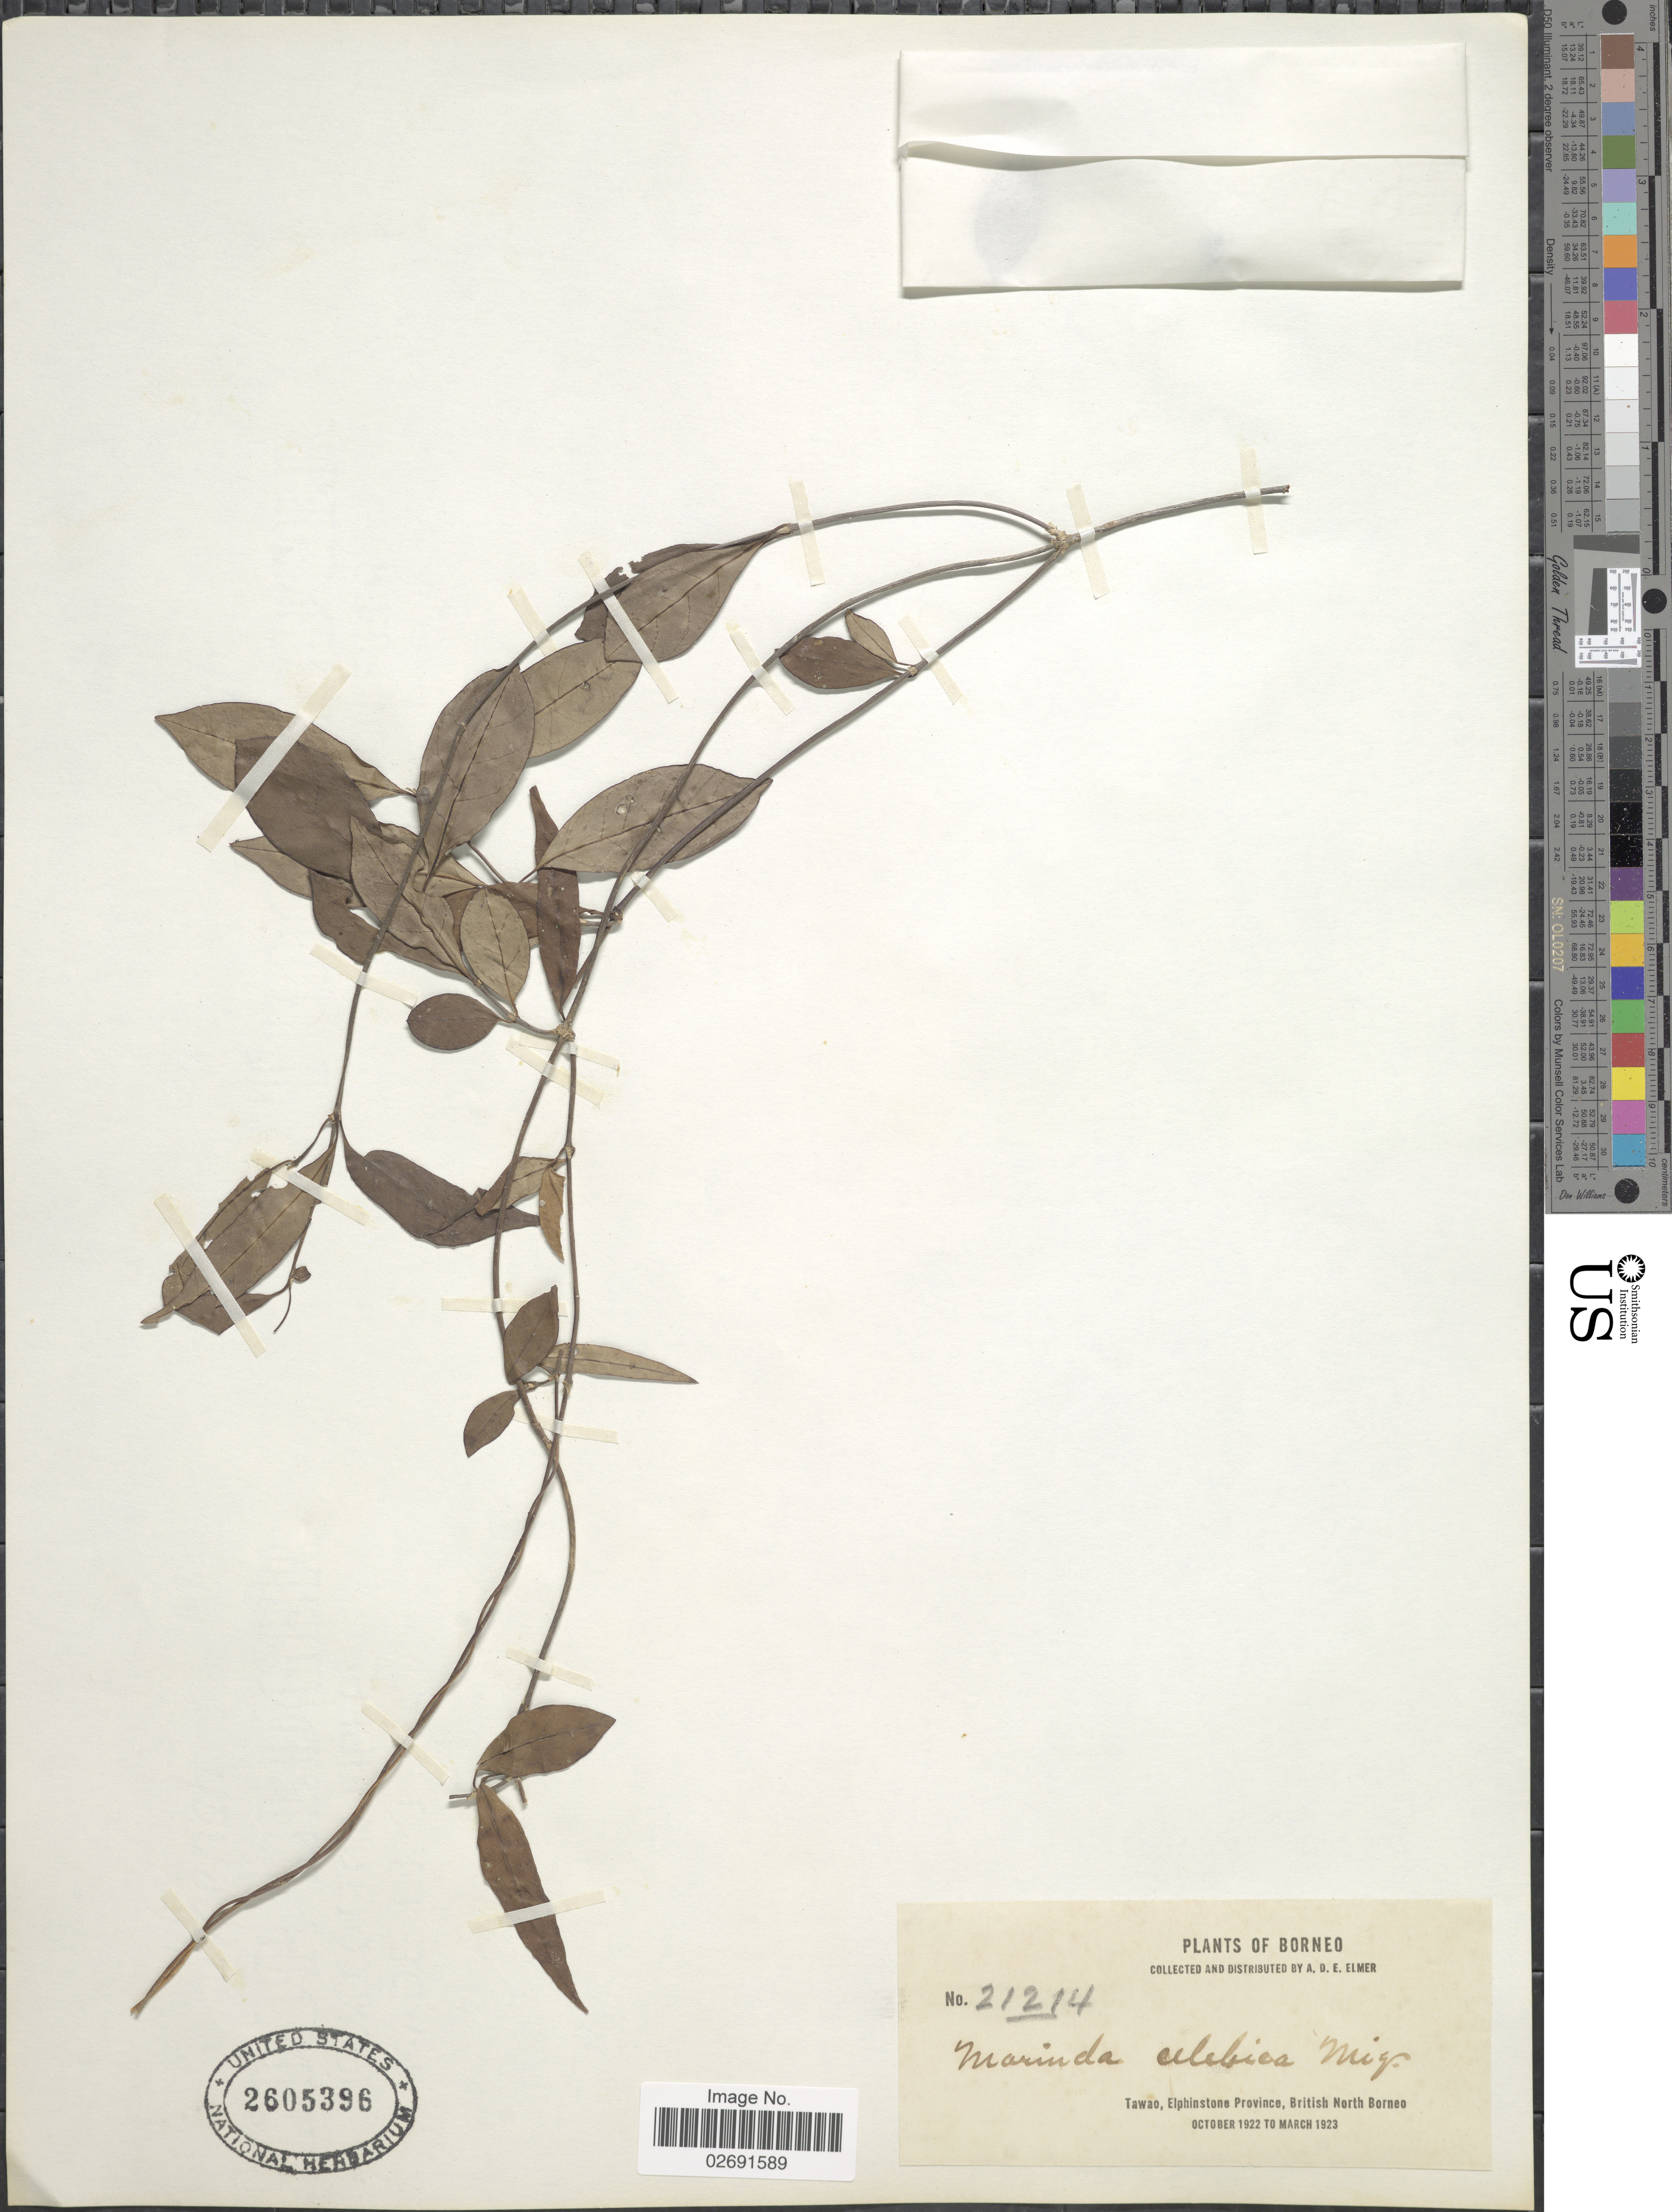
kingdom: Plantae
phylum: Tracheophyta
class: Magnoliopsida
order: Gentianales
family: Rubiaceae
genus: Gynochthodes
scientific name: Gynochthodes celebica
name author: (Miq.) Razafim. & B. Bremer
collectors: A. D. E. Elmer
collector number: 21214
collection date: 1922-10/1923-03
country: Malaysia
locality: Borneo, Tawao, Elphinstone Province, British North Borneo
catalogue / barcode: US 2605396